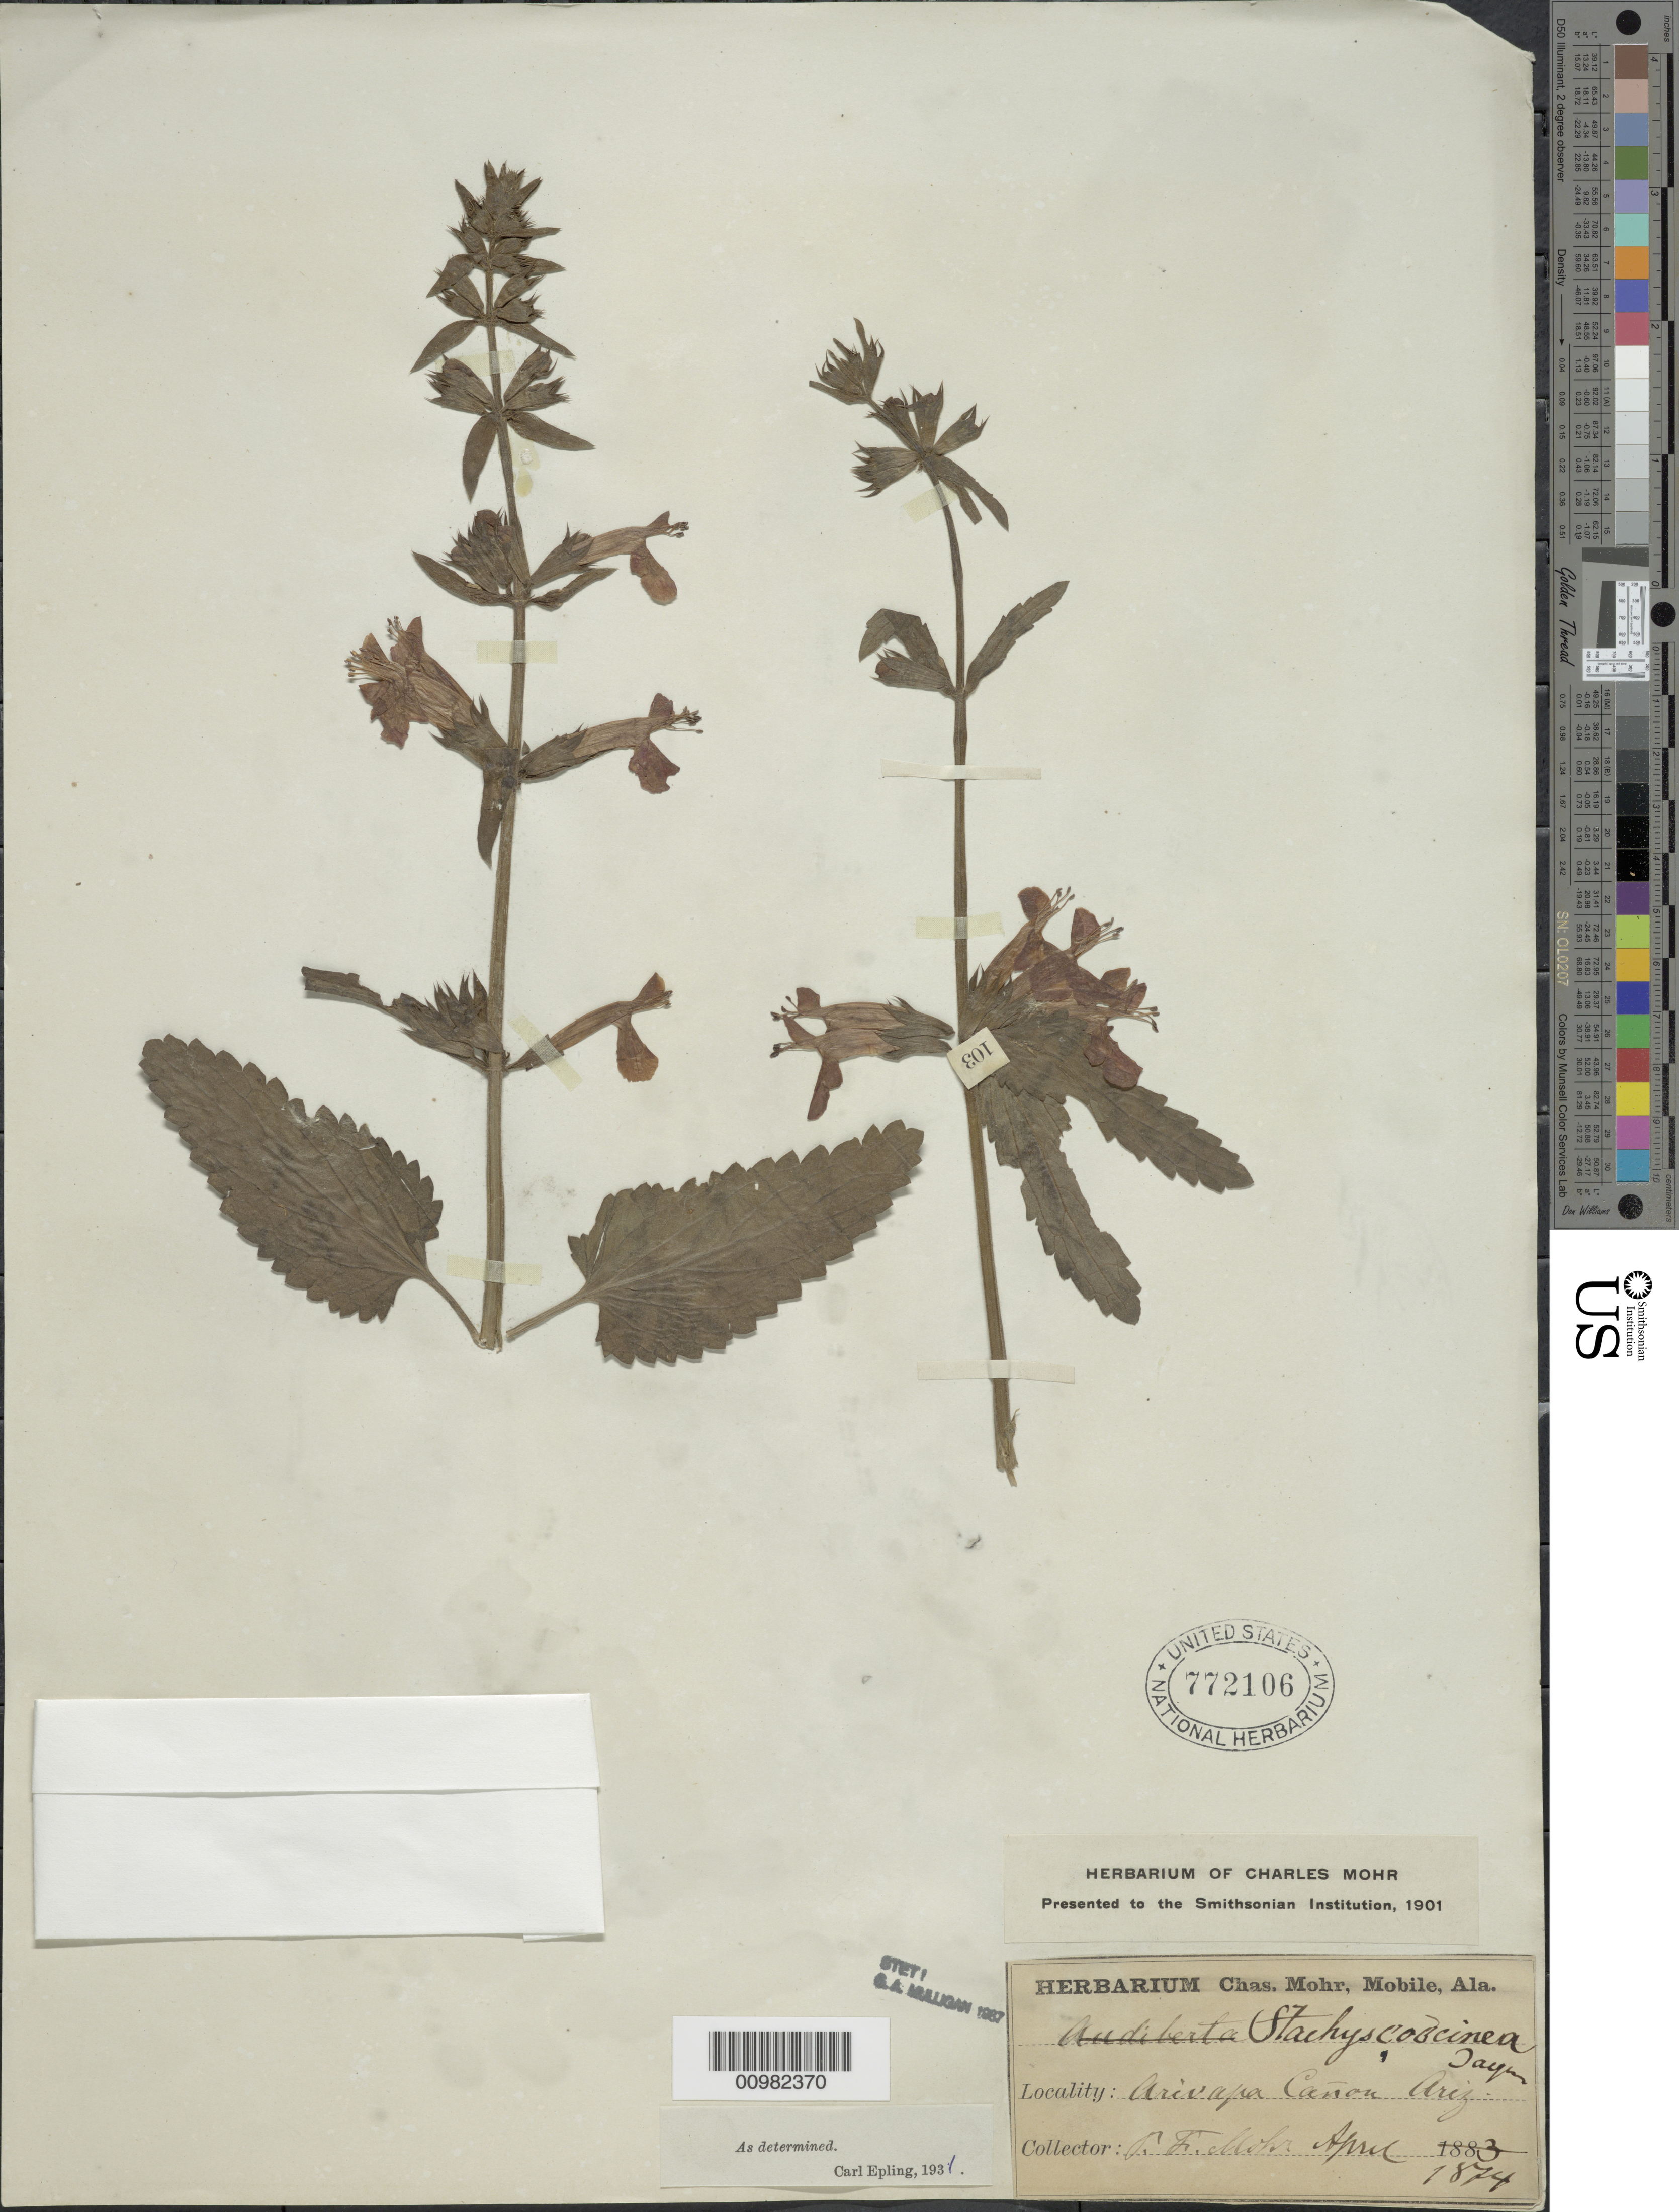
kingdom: Plantae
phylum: Tracheophyta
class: Magnoliopsida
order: Lamiales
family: Lamiaceae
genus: Stachys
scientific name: Stachys coccinea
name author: Ortega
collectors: P. F. Mohr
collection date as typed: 1874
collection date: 1874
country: United States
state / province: Arizona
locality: Aravaipa Canyon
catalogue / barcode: US 772106